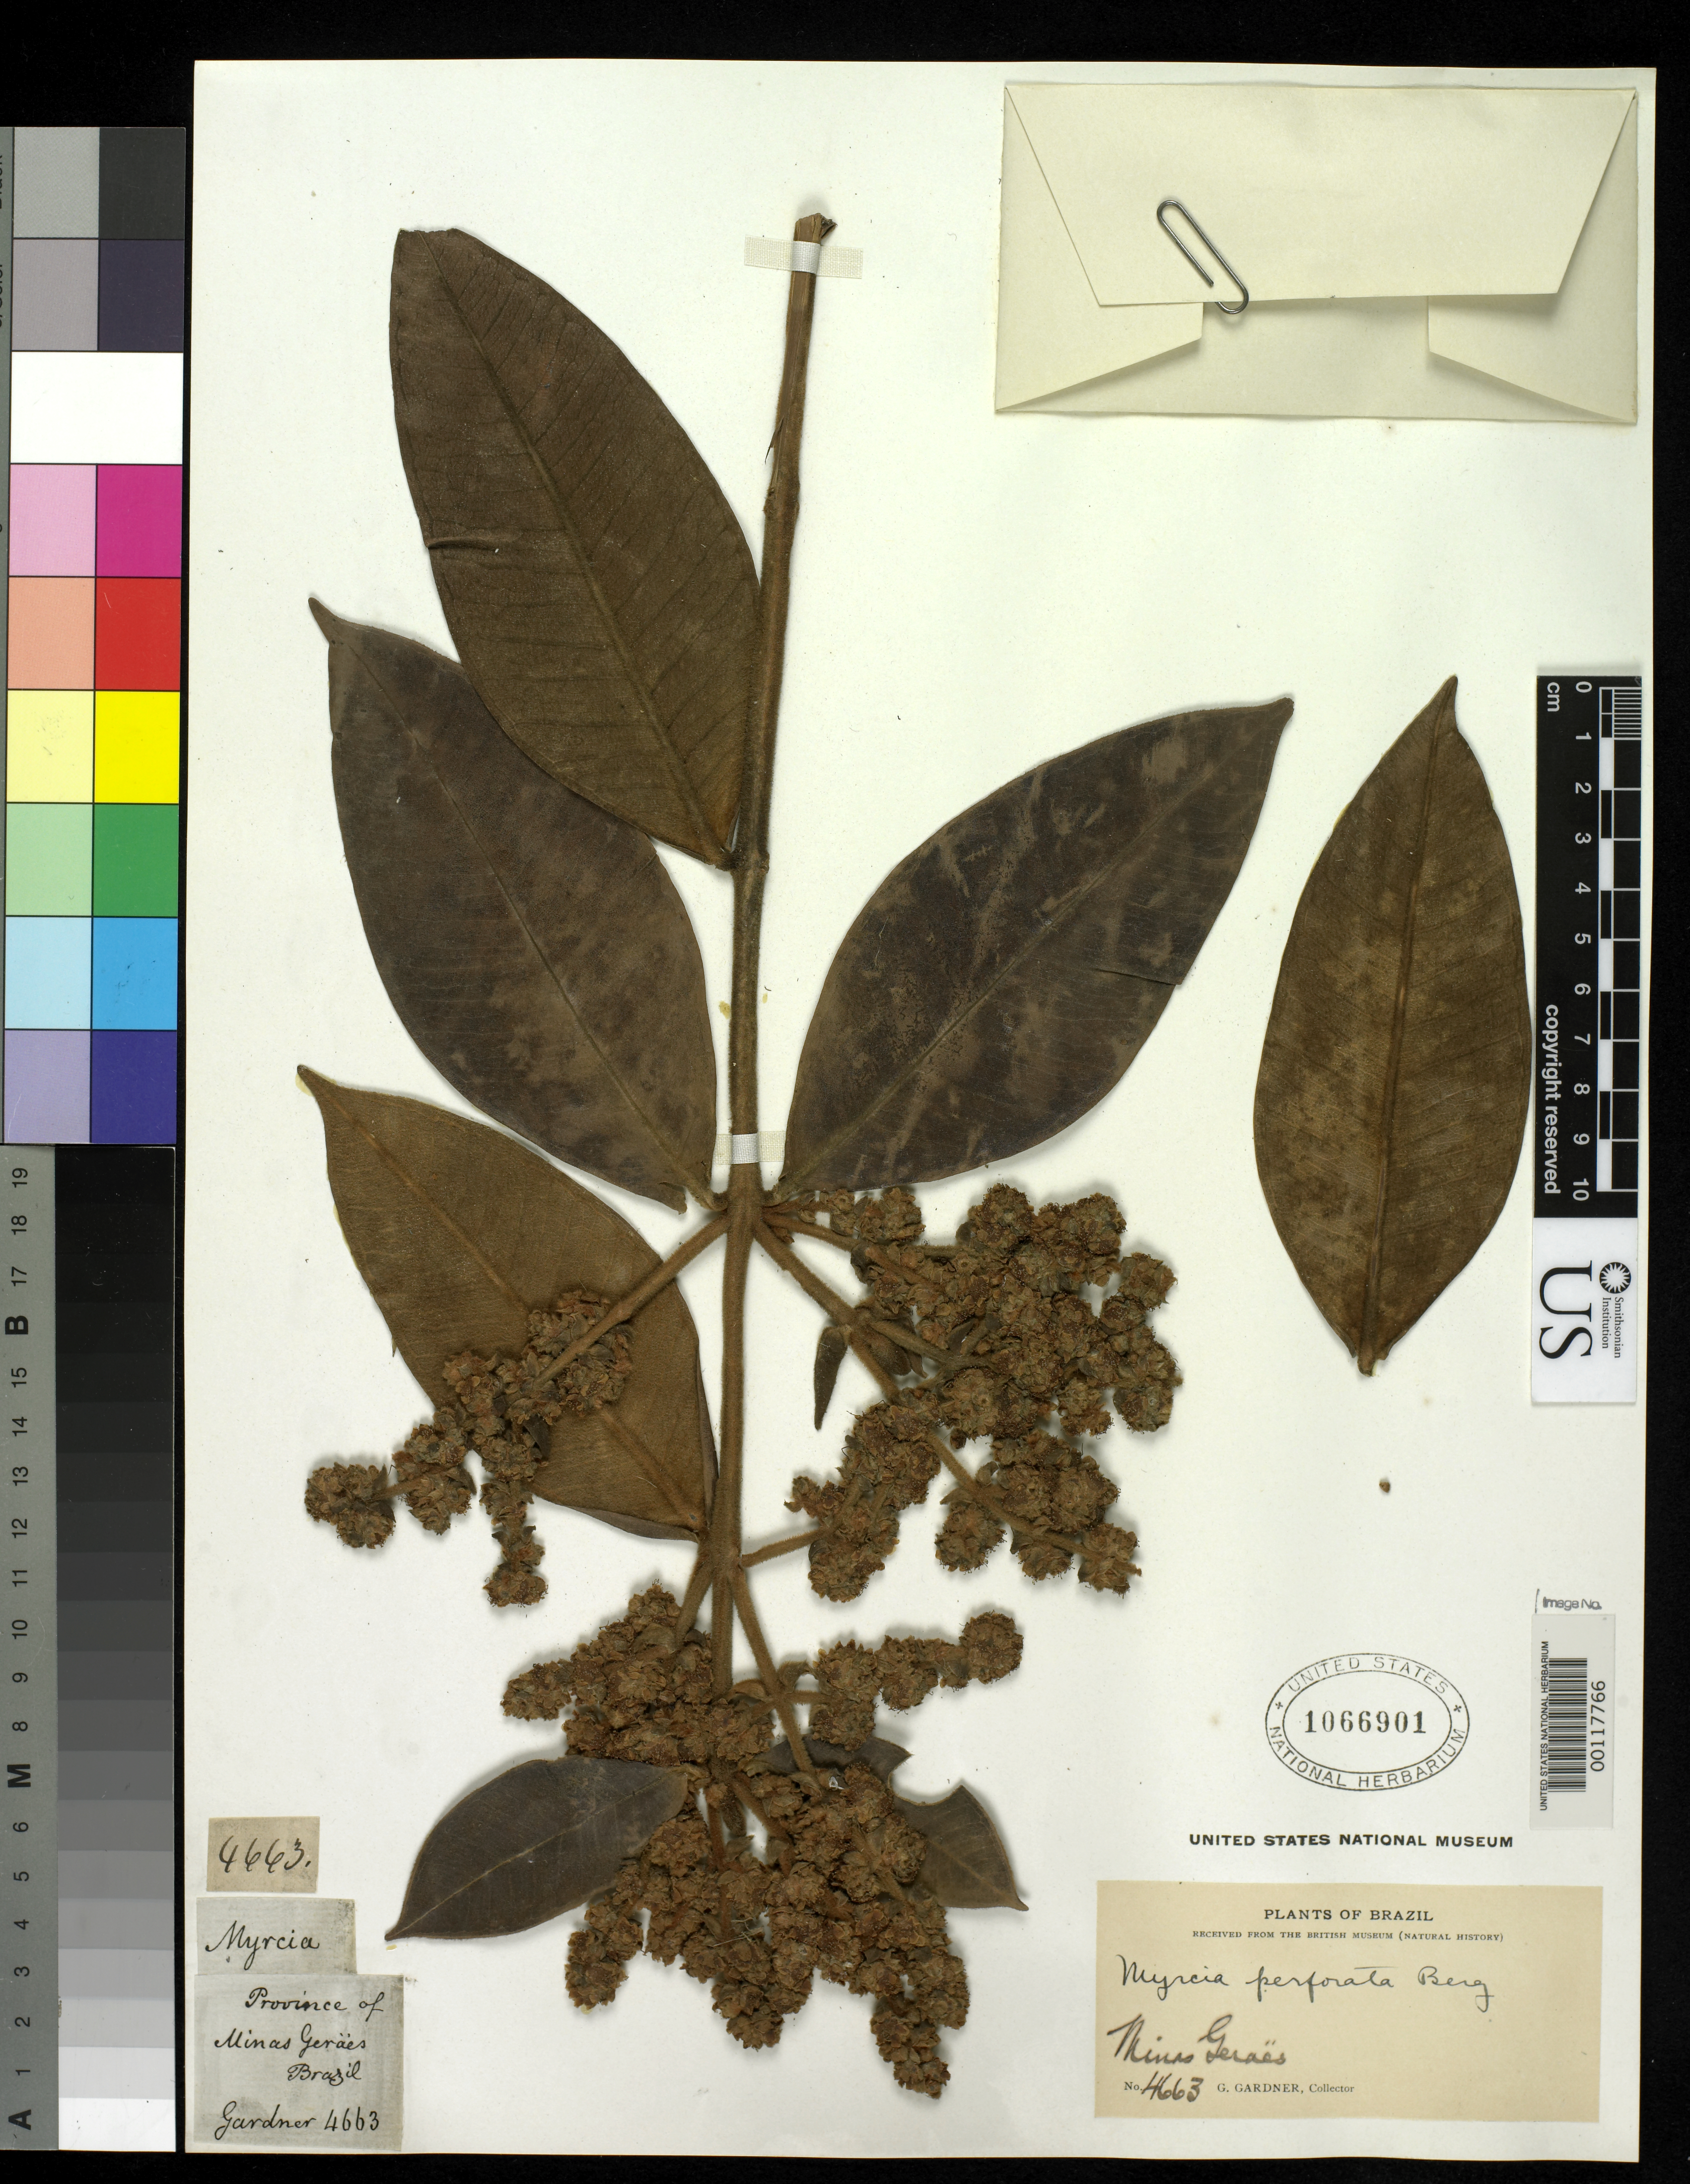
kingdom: Plantae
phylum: Tracheophyta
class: Magnoliopsida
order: Myrtales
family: Myrtaceae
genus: Myrcia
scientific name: Myrcia perforata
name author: O. Berg in Mart.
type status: Isotype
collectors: G. Gardner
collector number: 4663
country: Brazil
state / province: Minas Gerais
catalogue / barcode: US 1066901